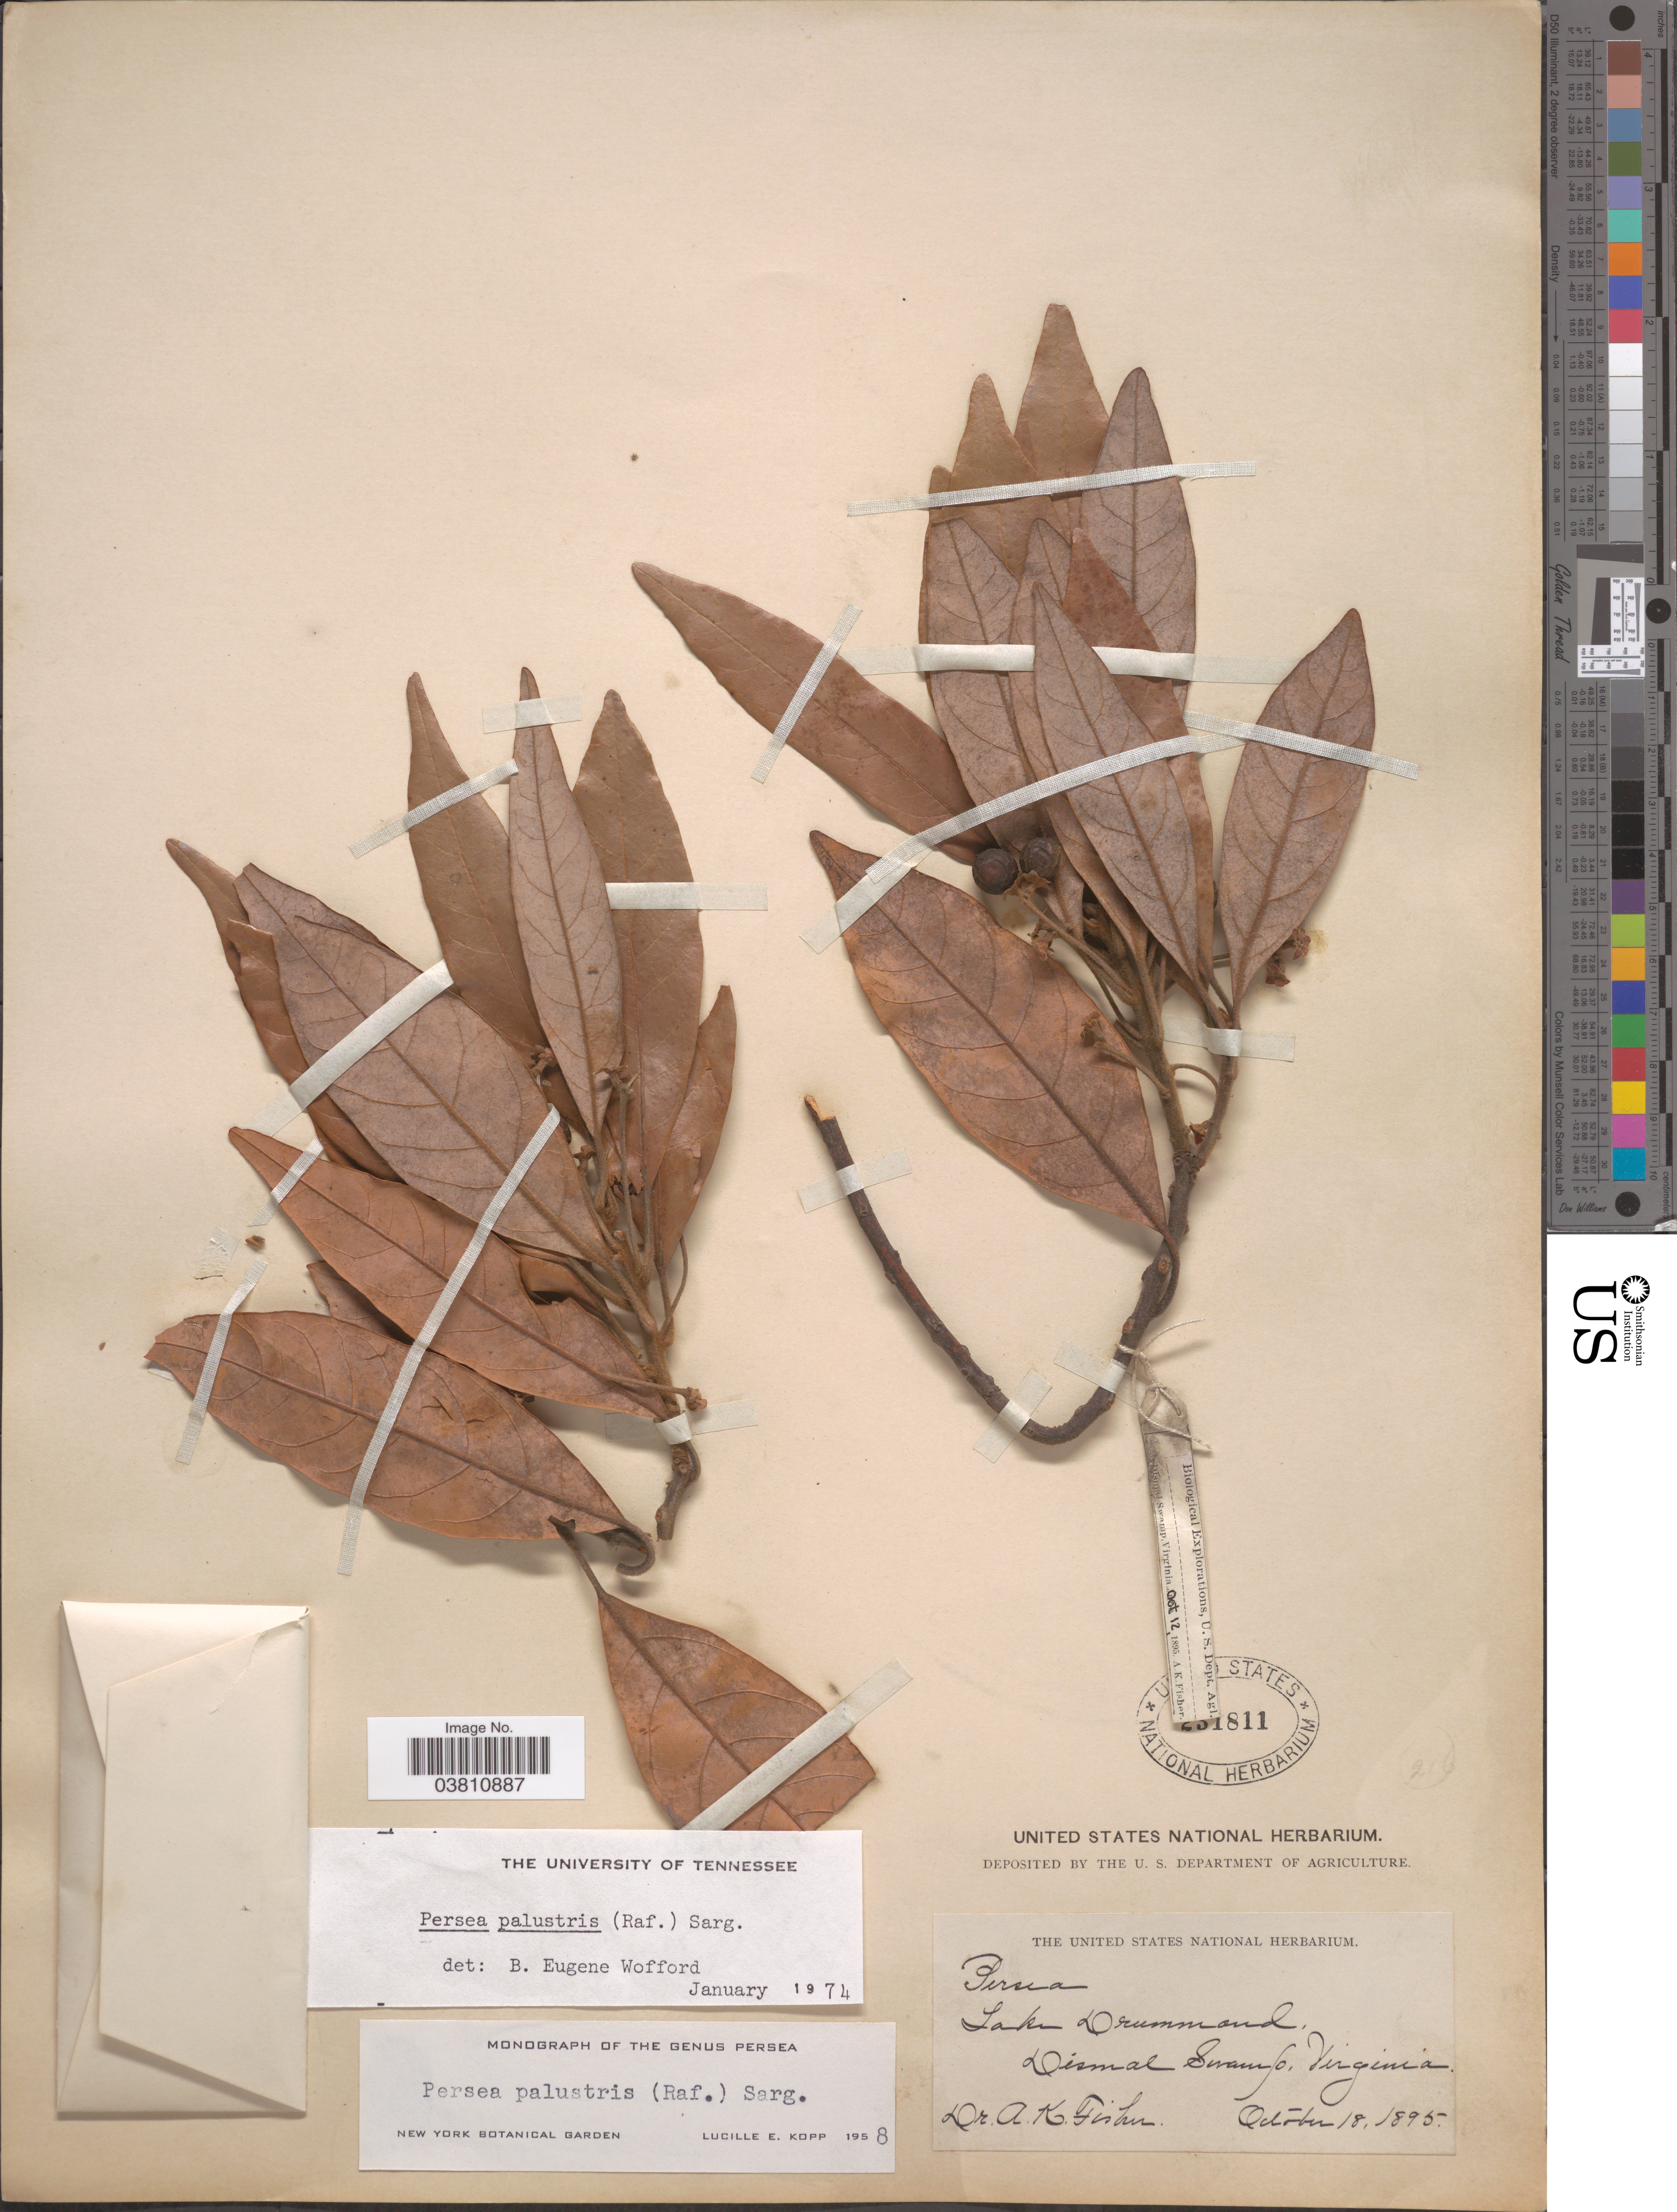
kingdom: Plantae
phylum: Tracheophyta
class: Magnoliopsida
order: Laurales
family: Lauraceae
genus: Persea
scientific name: Persea palustris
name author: (Raf.) Sarg.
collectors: A. K. Fisher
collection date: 1895-10-18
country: United States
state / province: Virginia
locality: Lake Drummond, Dismal Swamp.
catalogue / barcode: US 231811